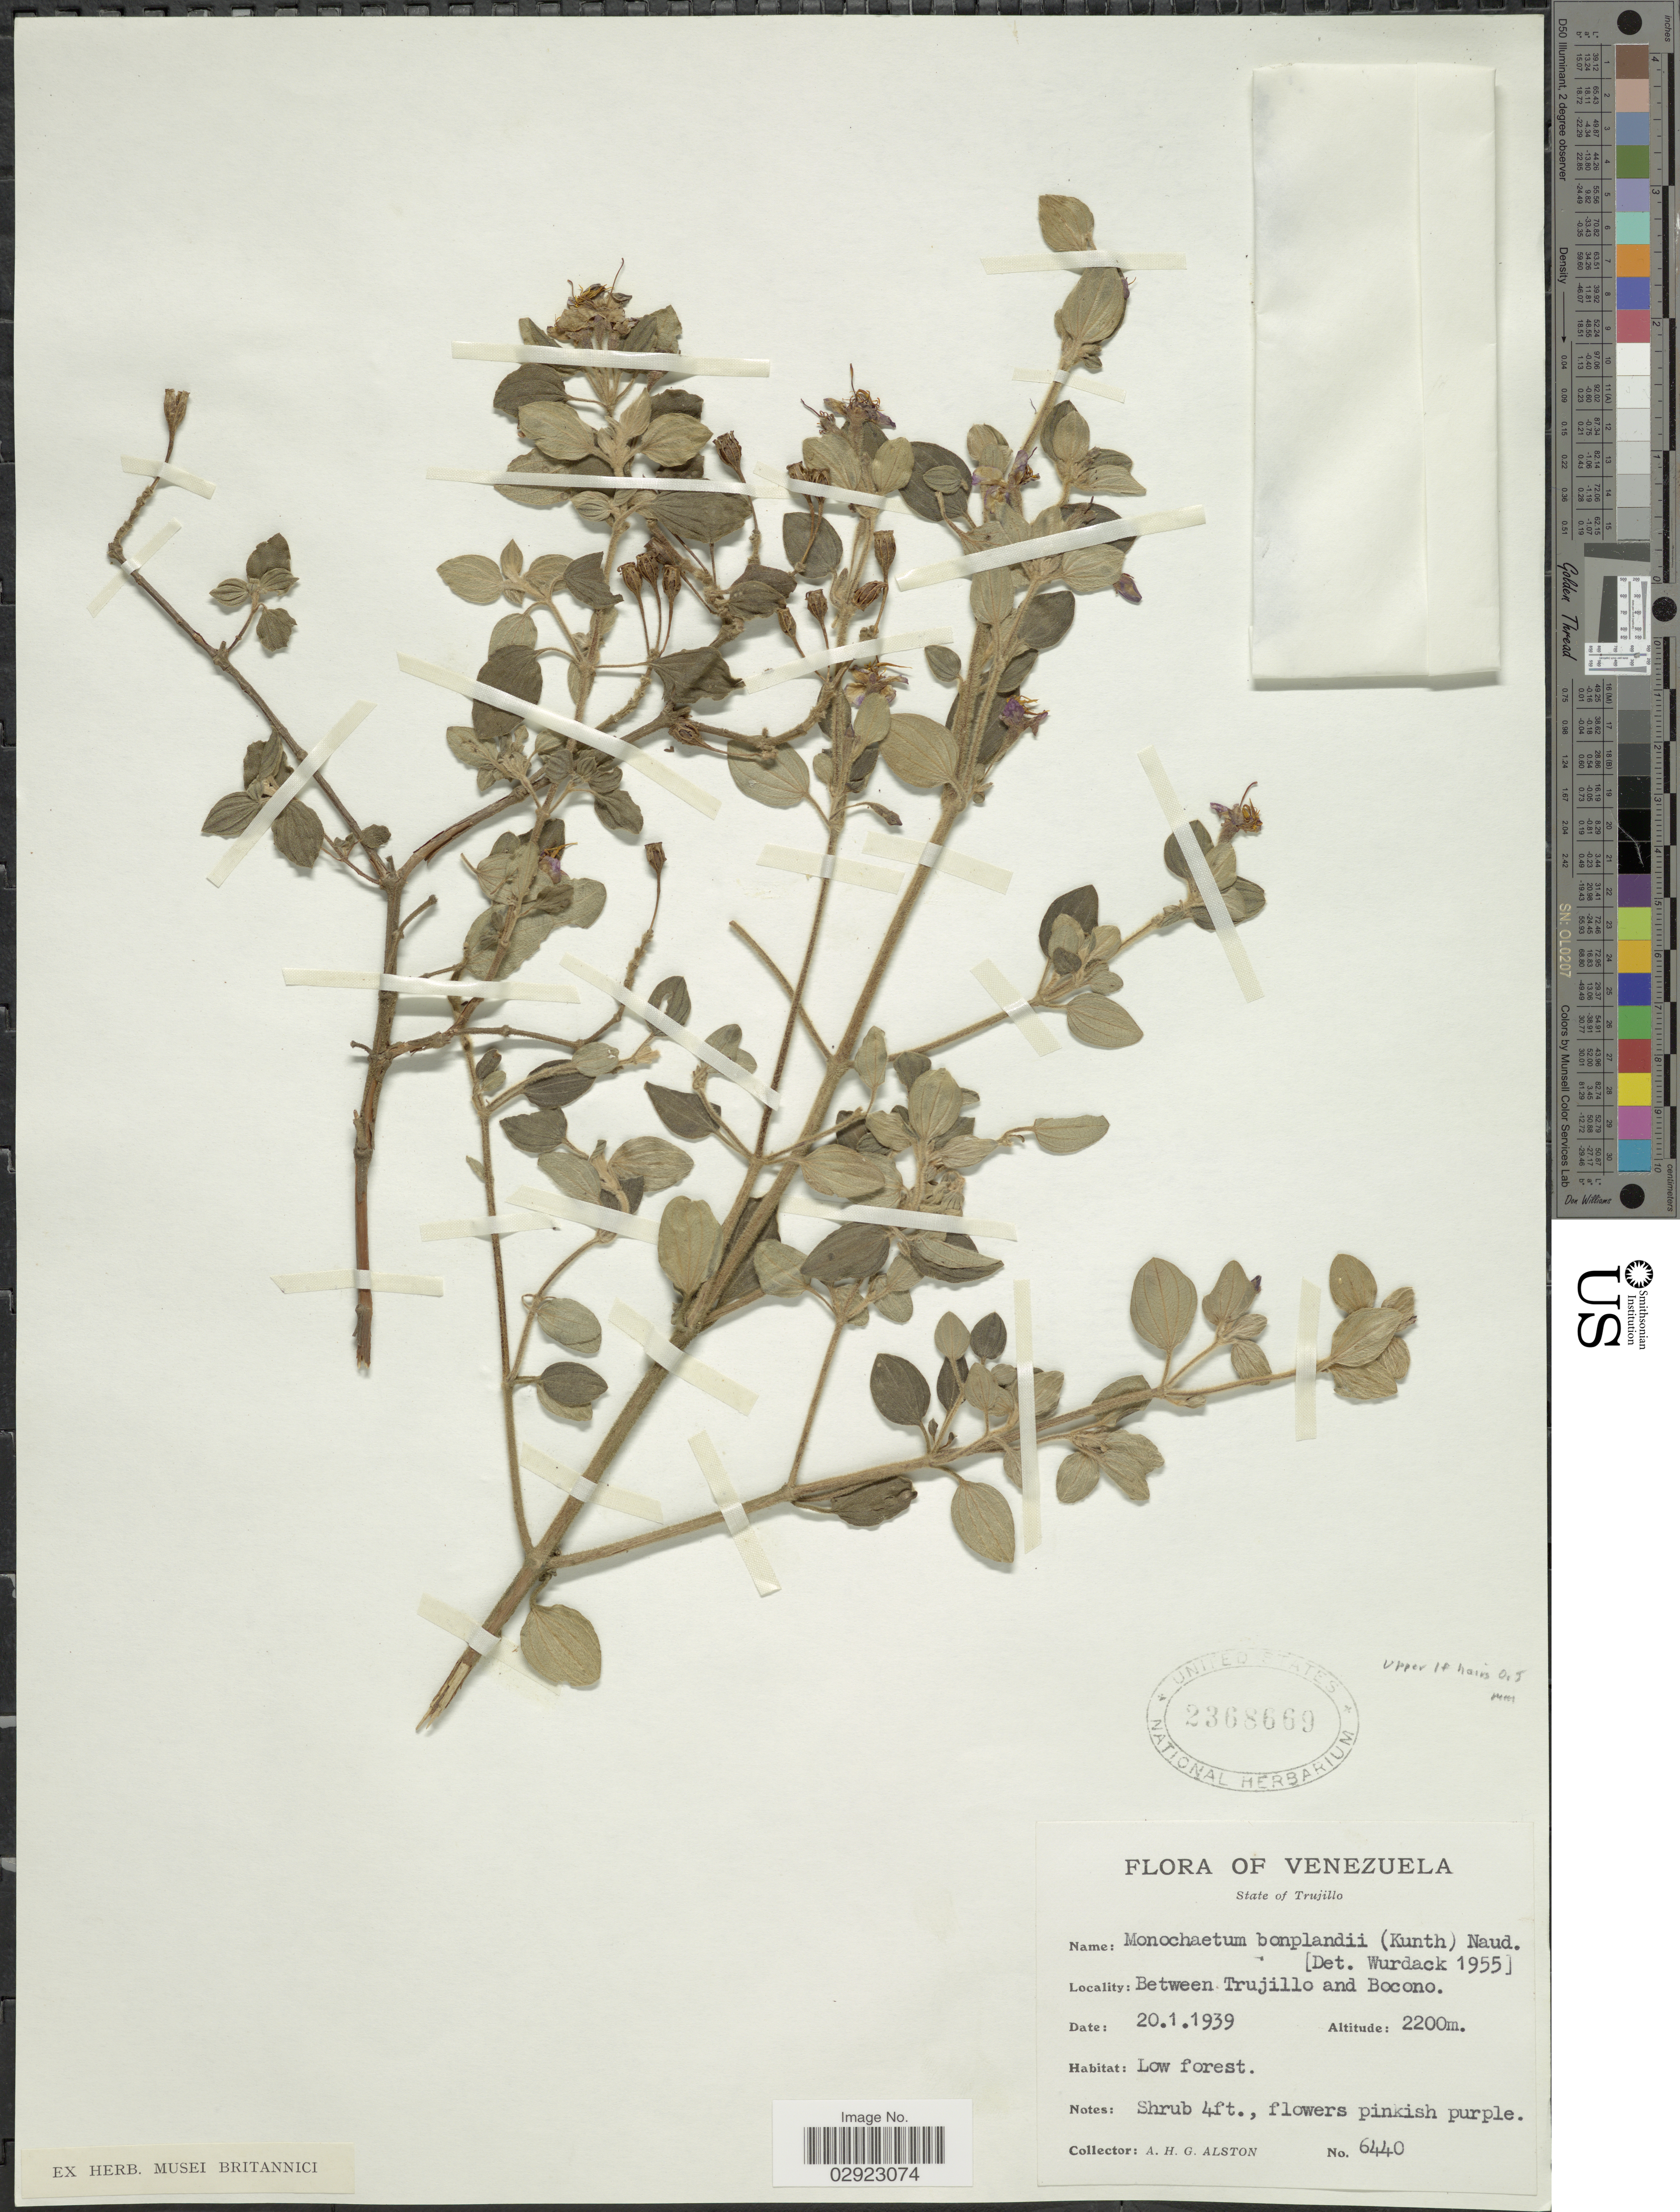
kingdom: Plantae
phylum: Tracheophyta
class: Magnoliopsida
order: Myrtales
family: Melastomataceae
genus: Monochaetum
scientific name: Monochaetum bonplandii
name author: (Kunth) Naudin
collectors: A. H. Alston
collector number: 6440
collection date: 1939-01-20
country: Venezuela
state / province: Trujillo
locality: State of Trujillo. Between Trujillo and Bocono.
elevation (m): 2200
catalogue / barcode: US 2368669